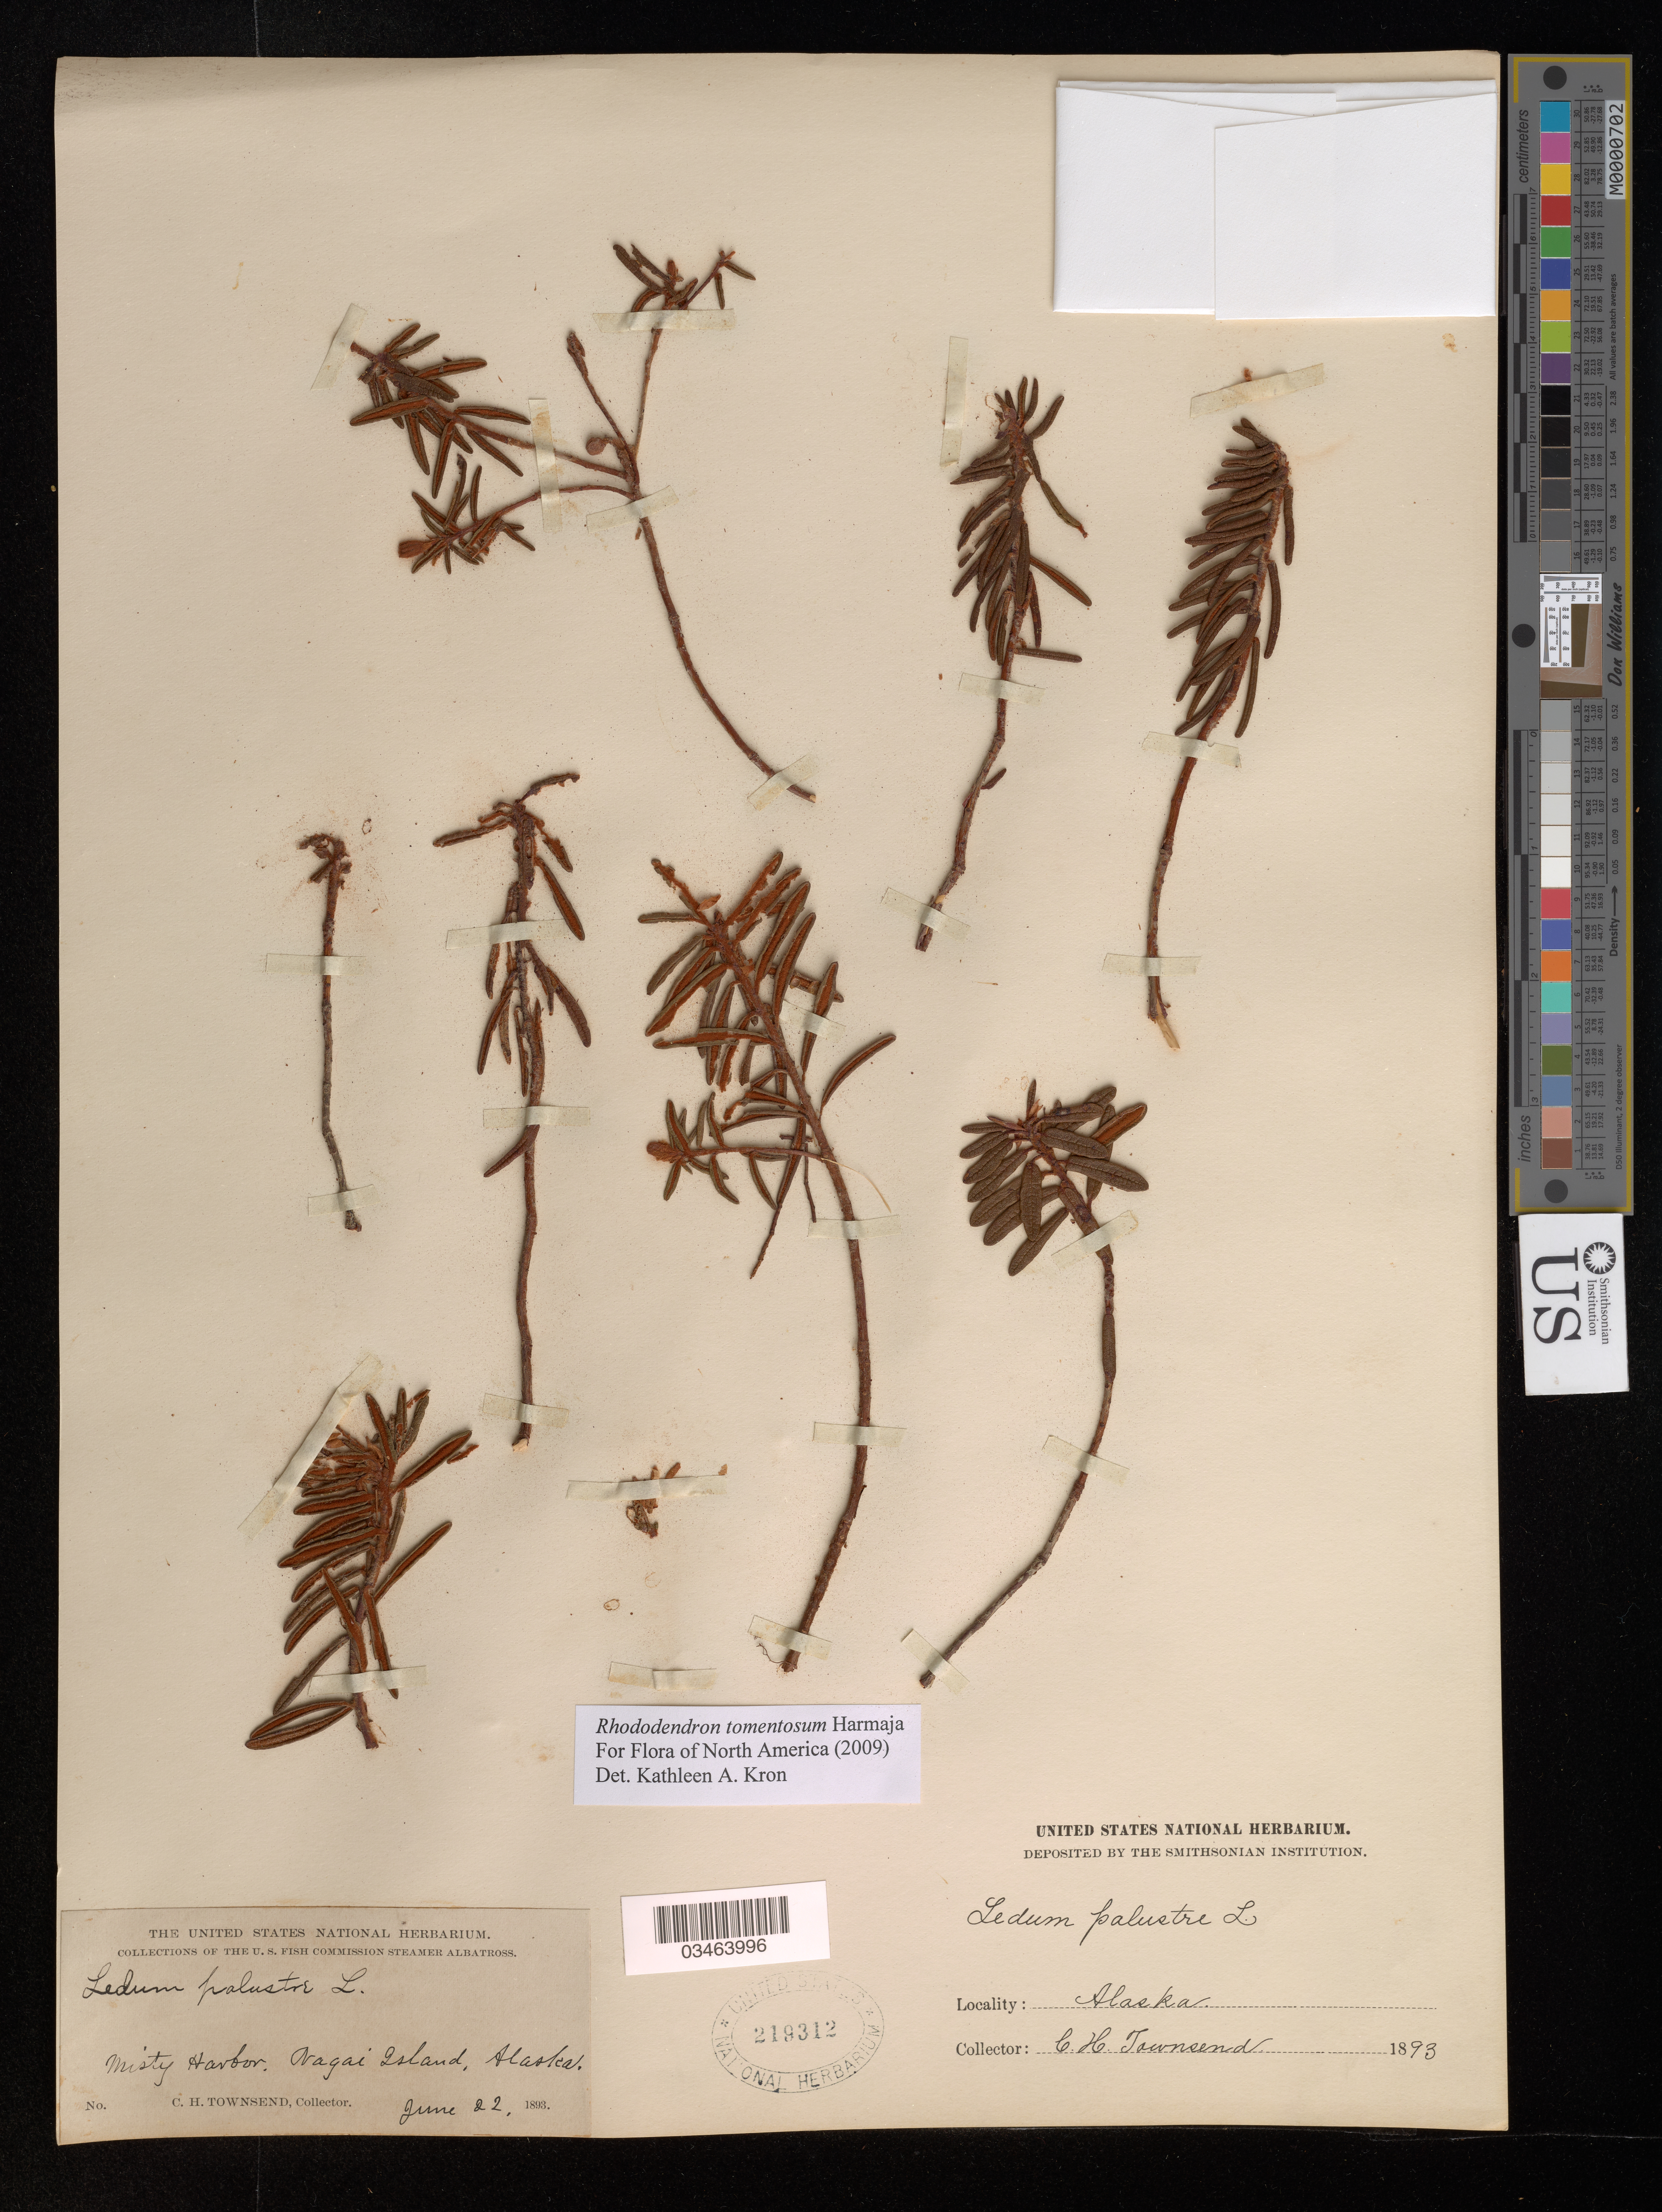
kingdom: Plantae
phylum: Tracheophyta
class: Magnoliopsida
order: Ericales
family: Ericaceae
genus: Rhododendron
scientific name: Rhododendron tomentosum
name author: Harmaja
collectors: C. H. T. Townsend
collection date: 1893-06-22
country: United States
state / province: Alaska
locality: Misty Harbor, Nagai Island.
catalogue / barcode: US 219312